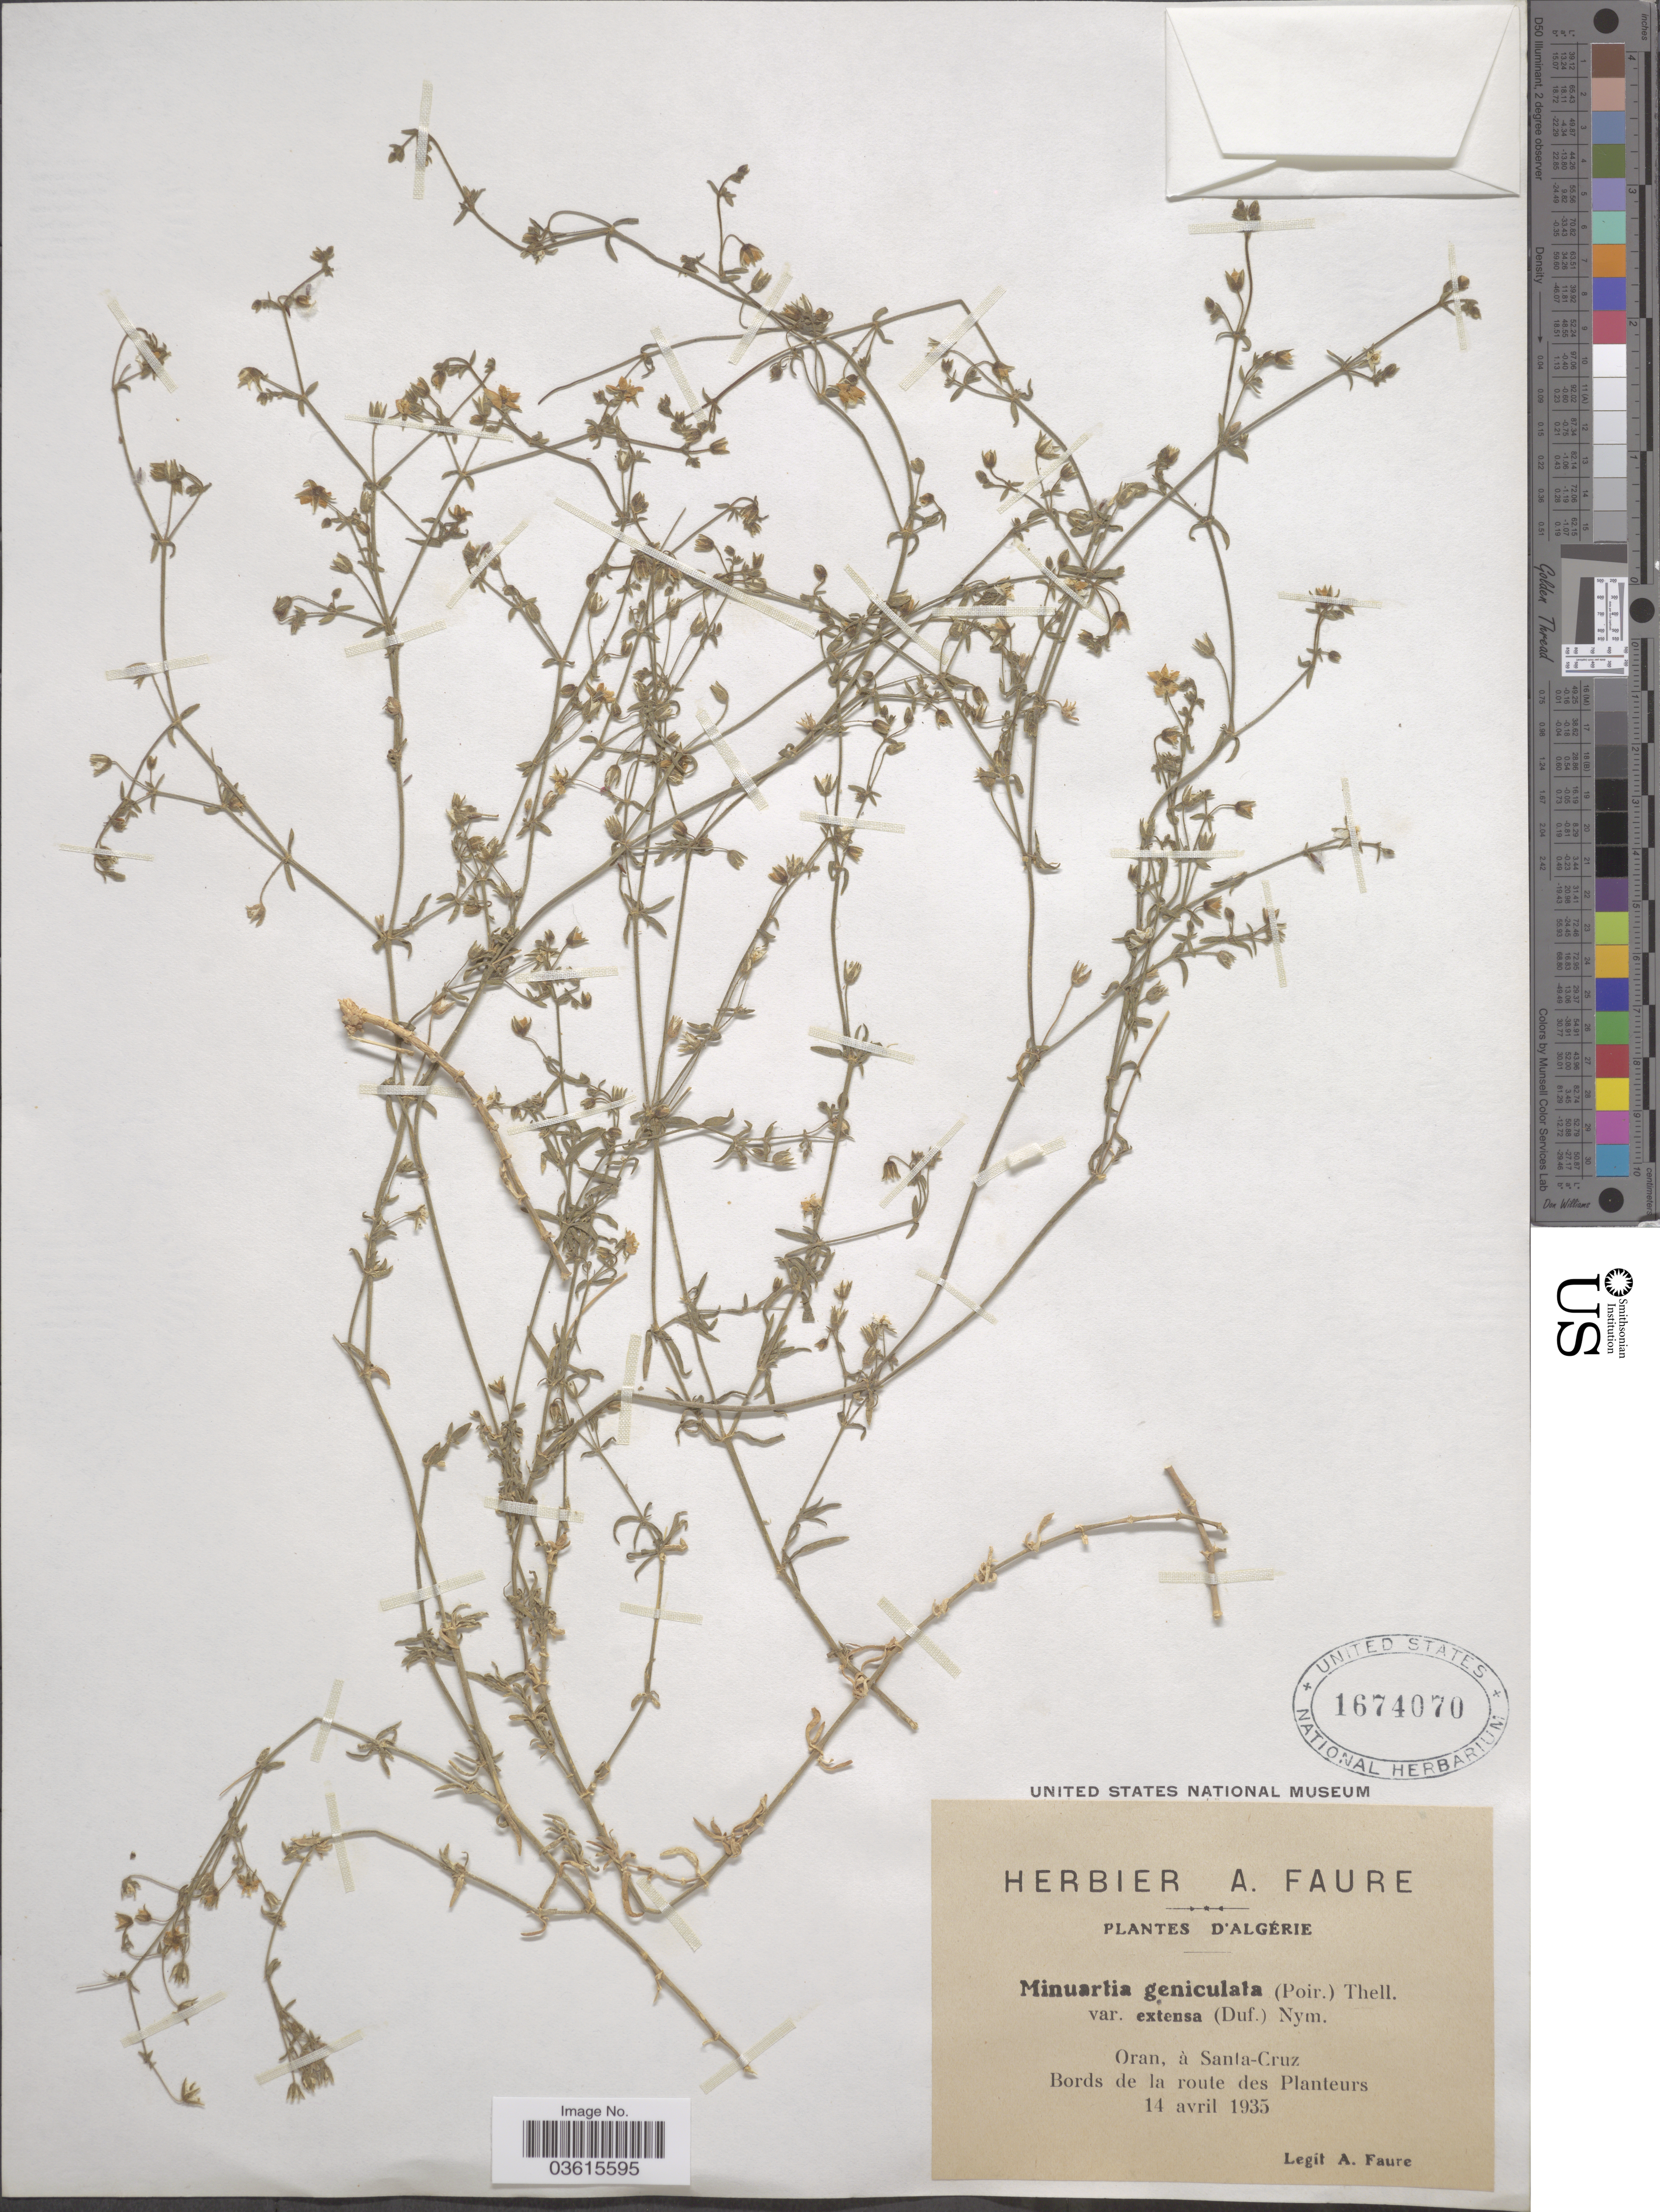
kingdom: Plantae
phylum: Tracheophyta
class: Magnoliopsida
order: Caryophyllales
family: Caryophyllaceae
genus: Rhodalsine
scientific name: Rhodalsine geniculata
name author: (Poir.) F.N. Williams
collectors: A. Faure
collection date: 1935-04-14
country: Algeria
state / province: Oran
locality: Oran, à Santa-Cruz. Bords de la route des Planteurs.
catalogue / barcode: US 1674070